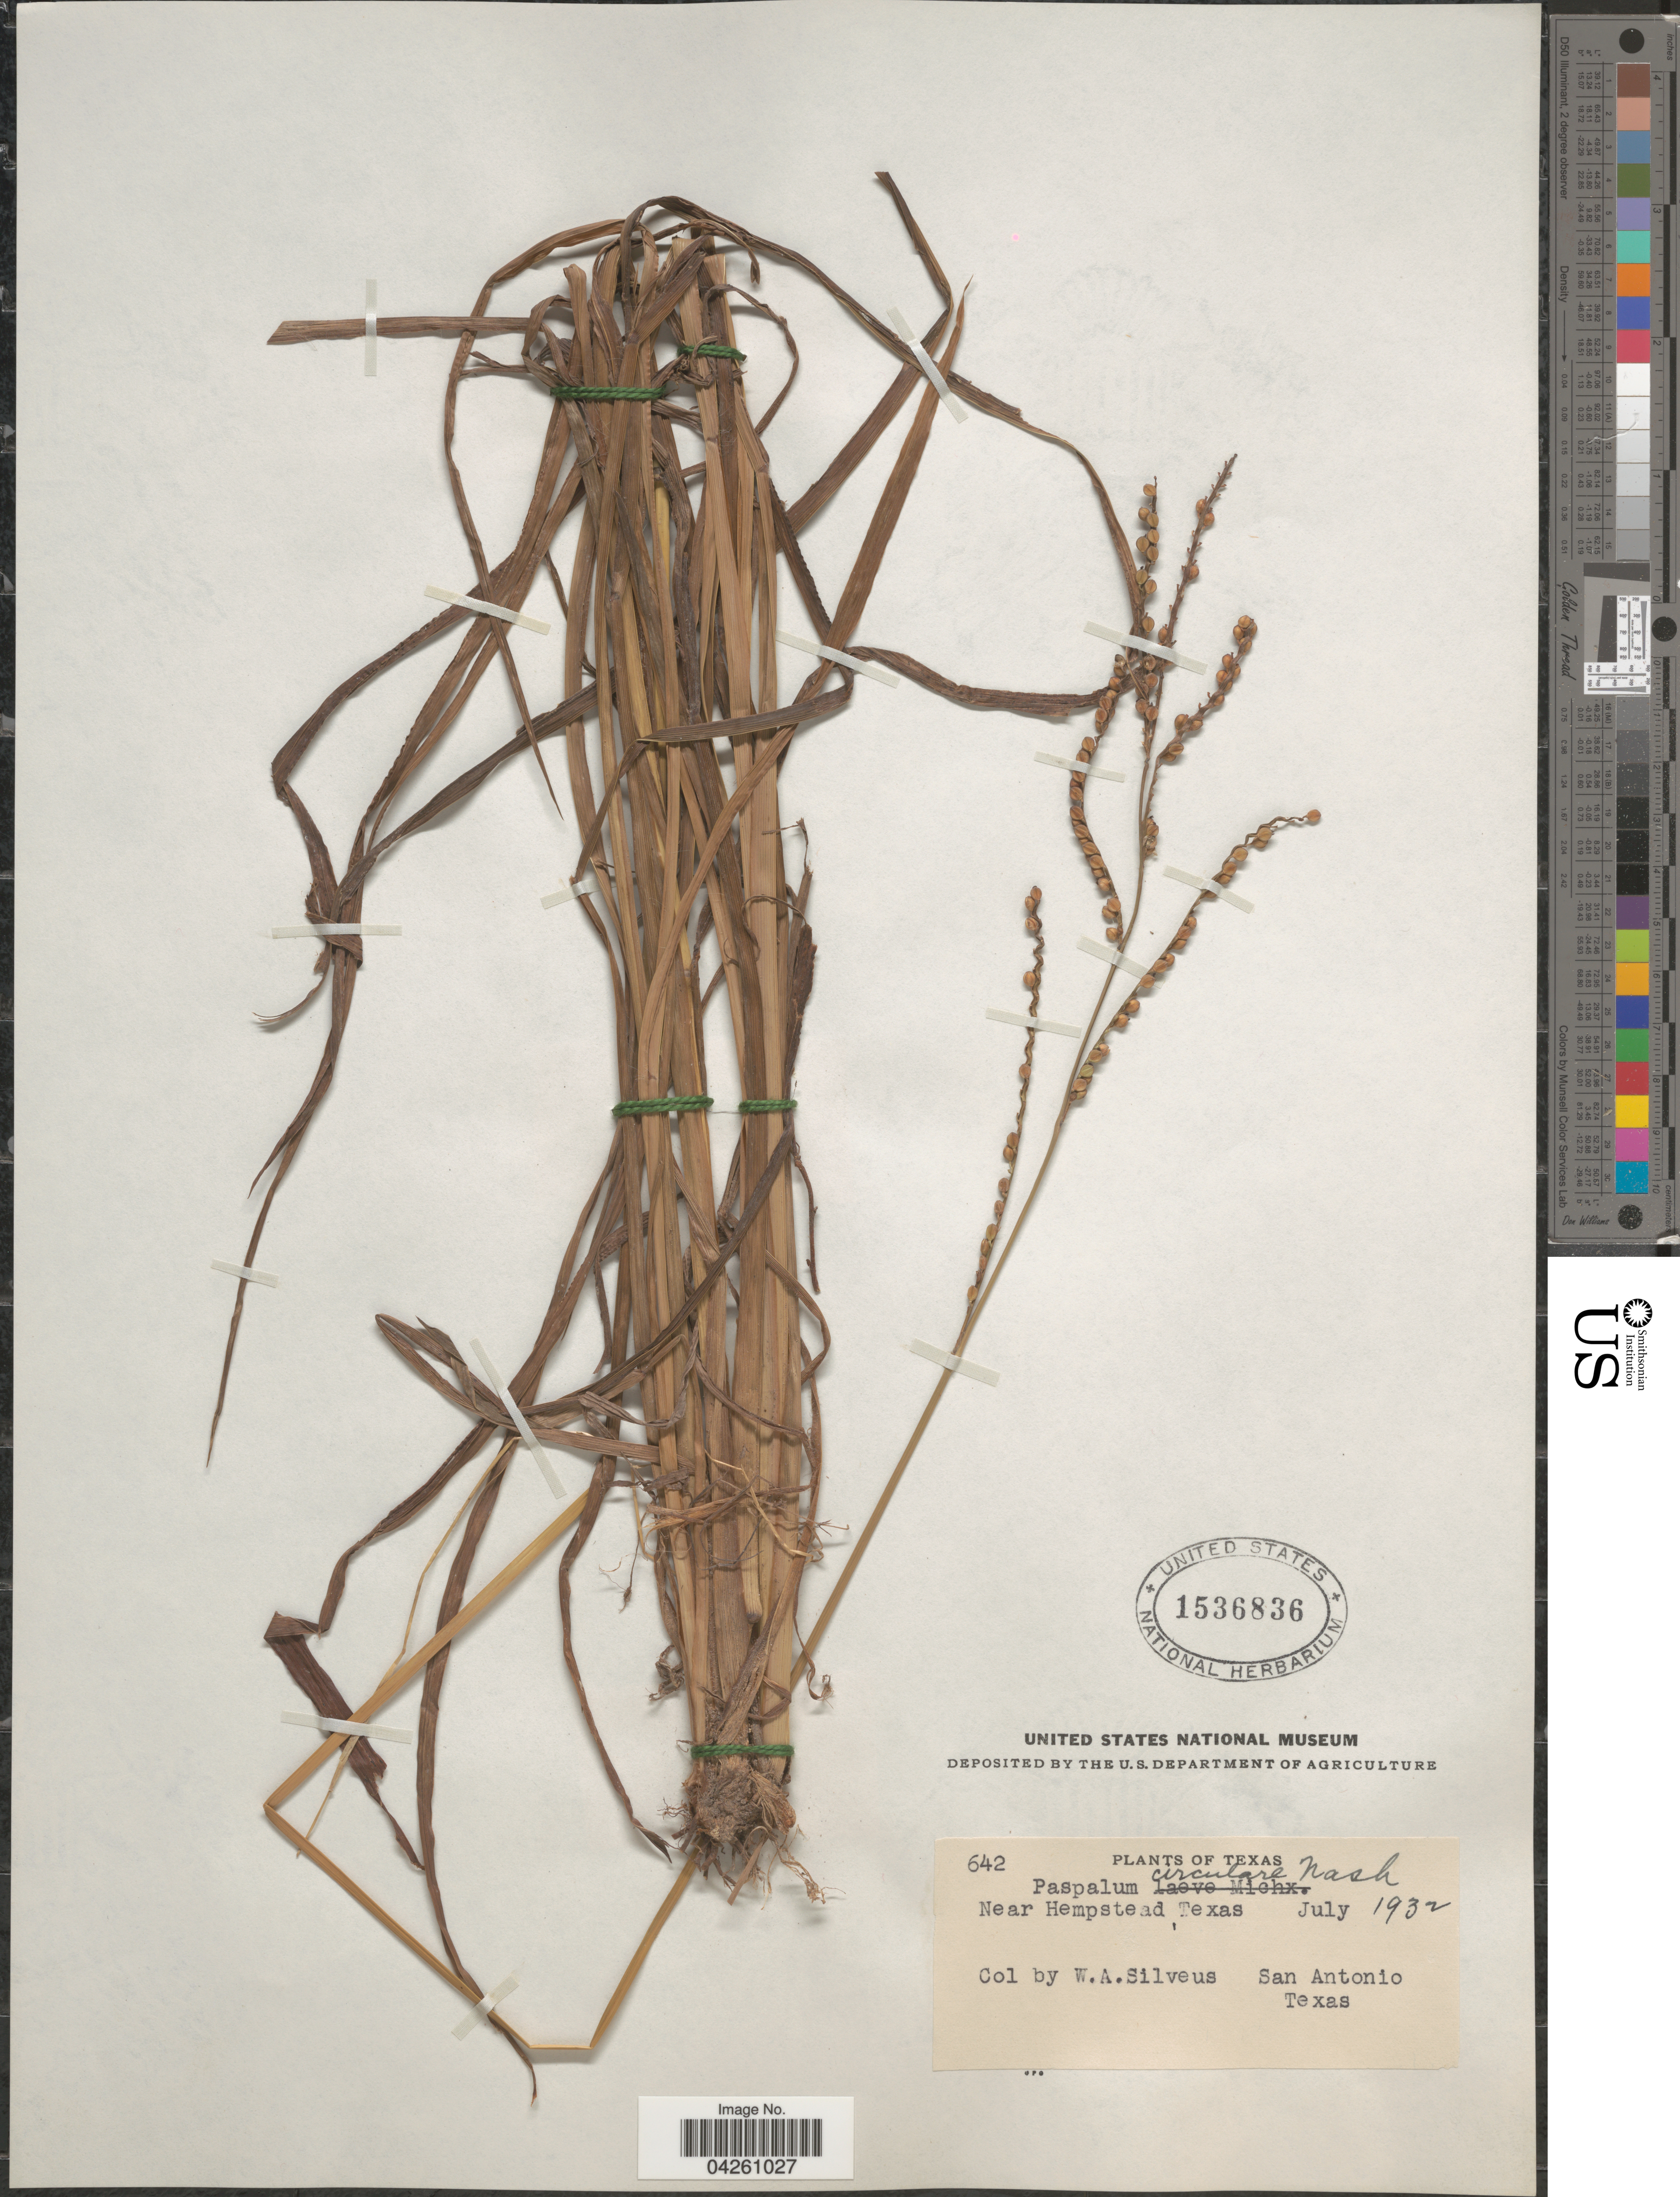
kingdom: Plantae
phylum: Tracheophyta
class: Liliopsida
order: Poales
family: Poaceae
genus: Paspalum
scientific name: Paspalum circulare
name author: Nash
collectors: W. Silveus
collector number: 642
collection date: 1932-07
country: United States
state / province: Texas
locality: Near Hempstead.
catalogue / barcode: US 1536836